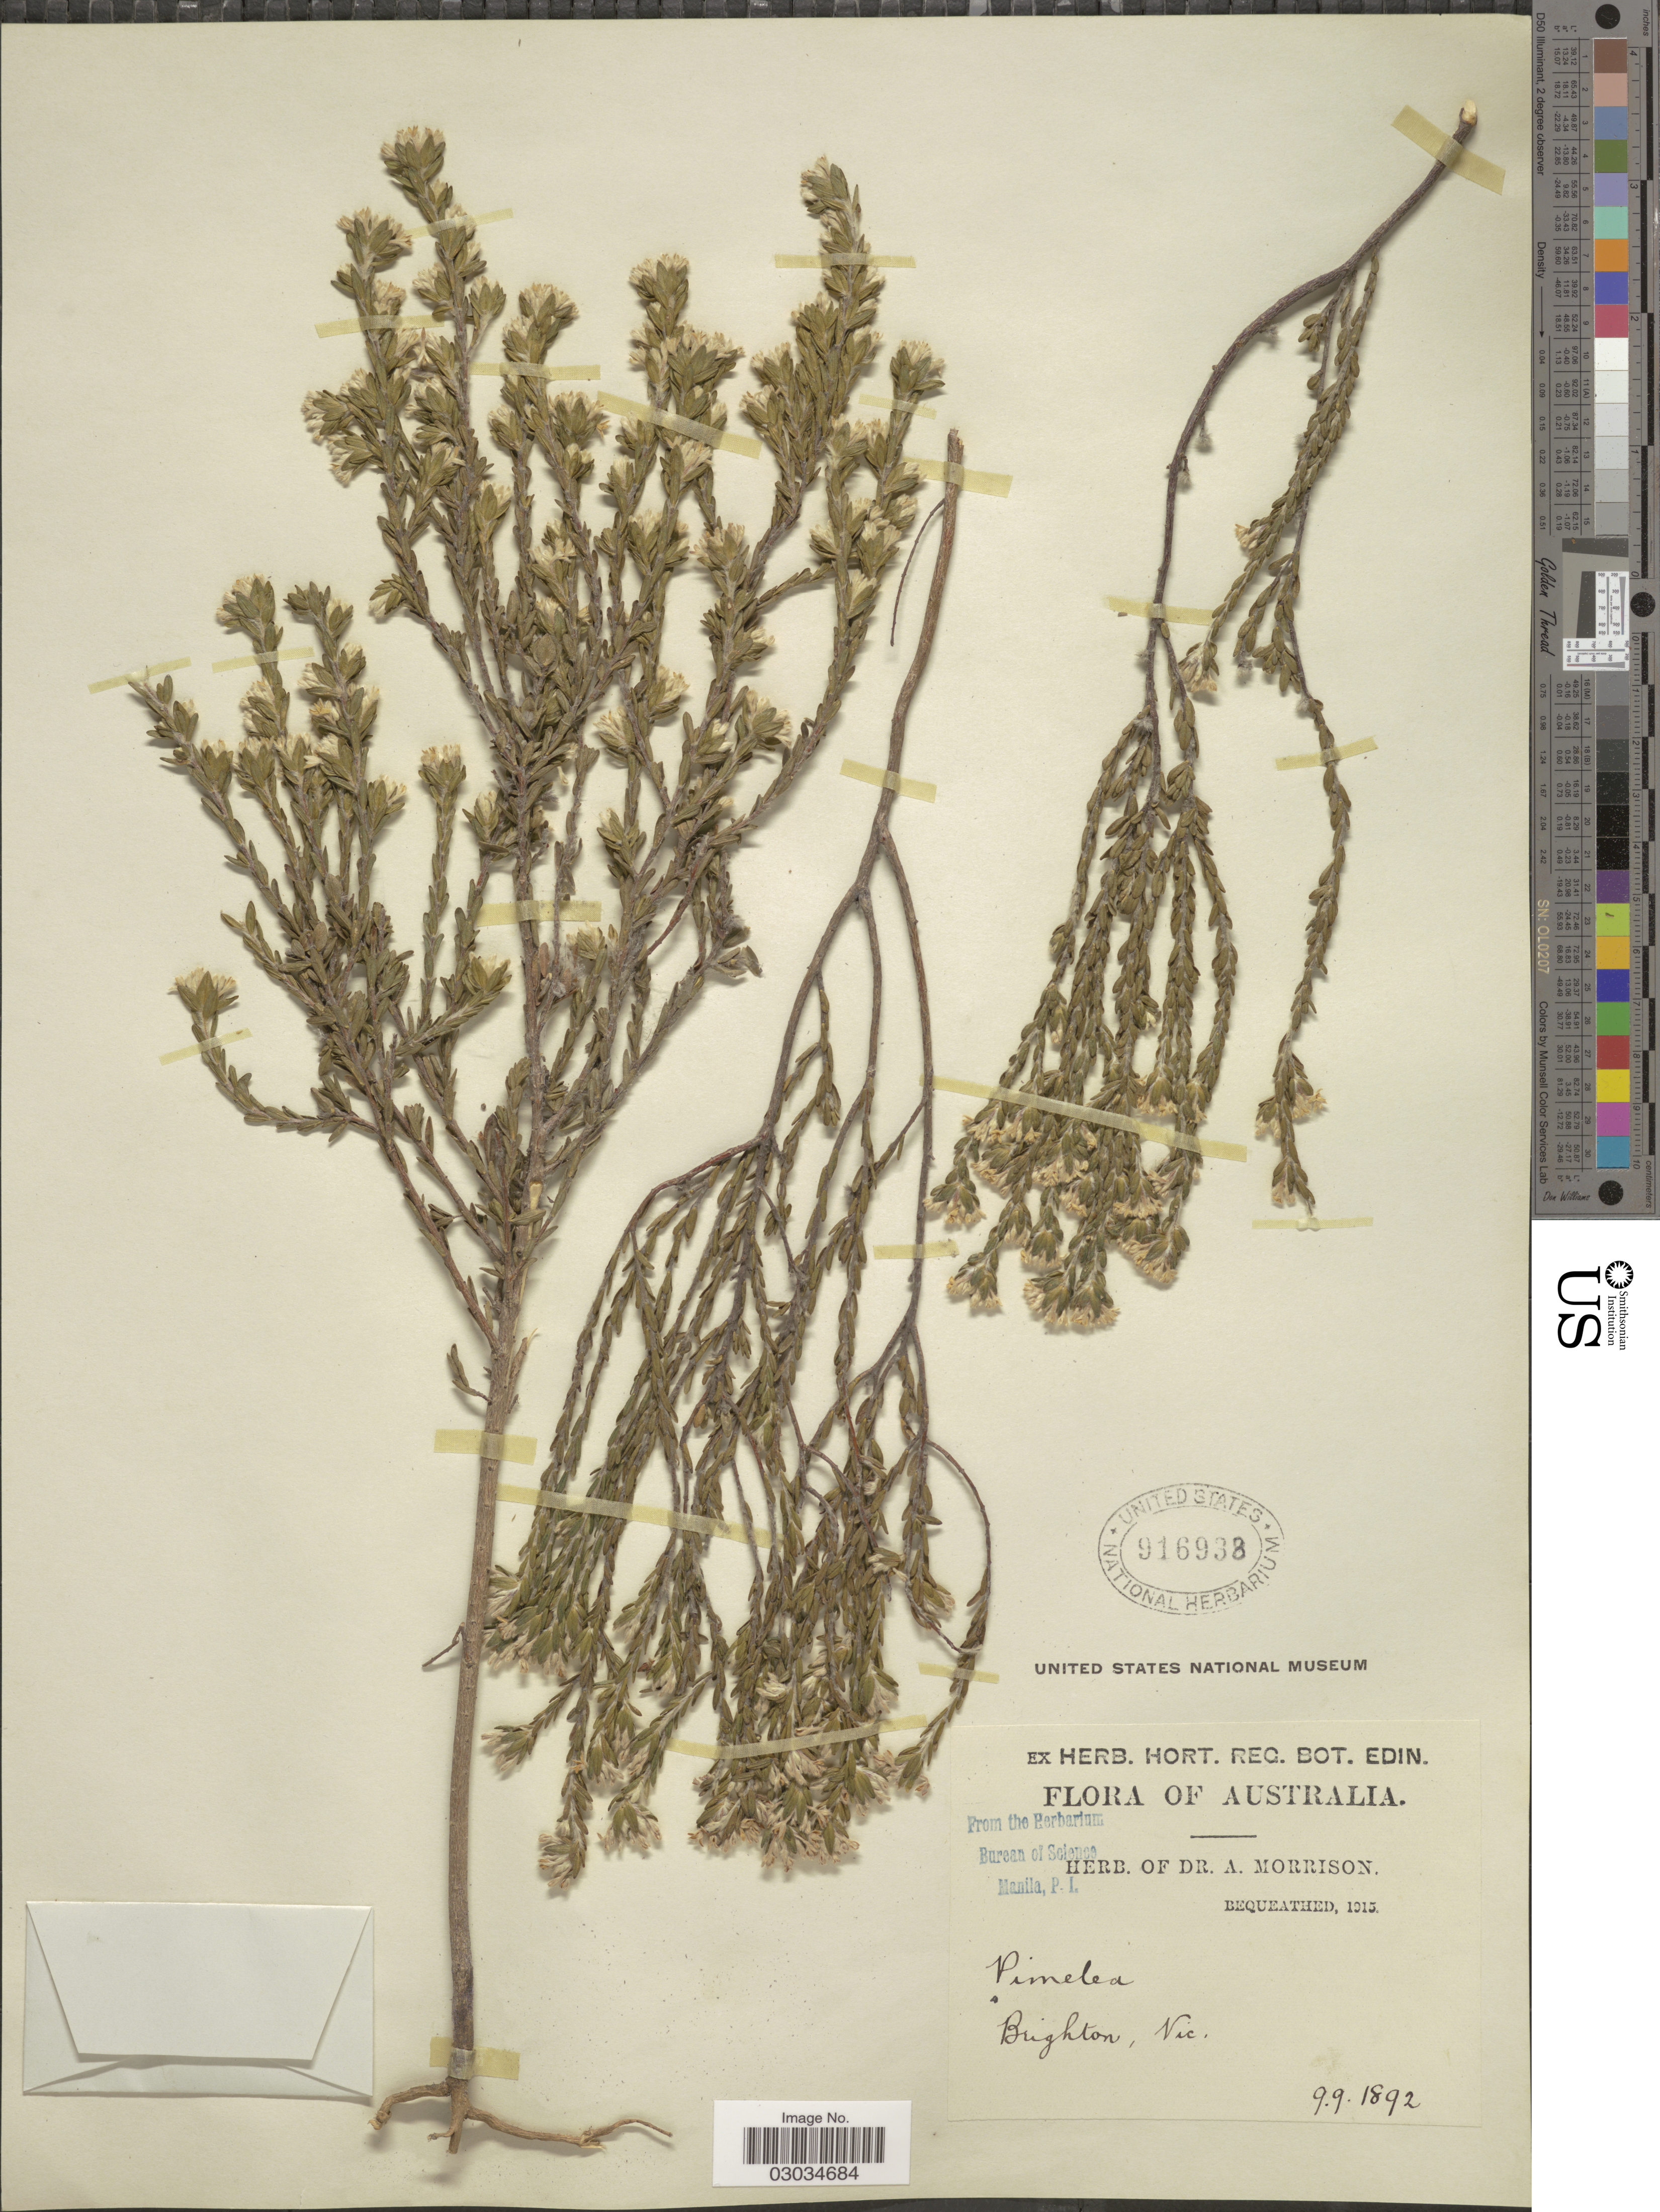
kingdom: Plantae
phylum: Tracheophyta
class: Magnoliopsida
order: Malvales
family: Thymelaeaceae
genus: Pimelea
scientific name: Pimelea sp.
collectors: ex herb. Dr. A. Morrison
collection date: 1892-09-09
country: Australia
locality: Brighton, Vic.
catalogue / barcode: US 916938